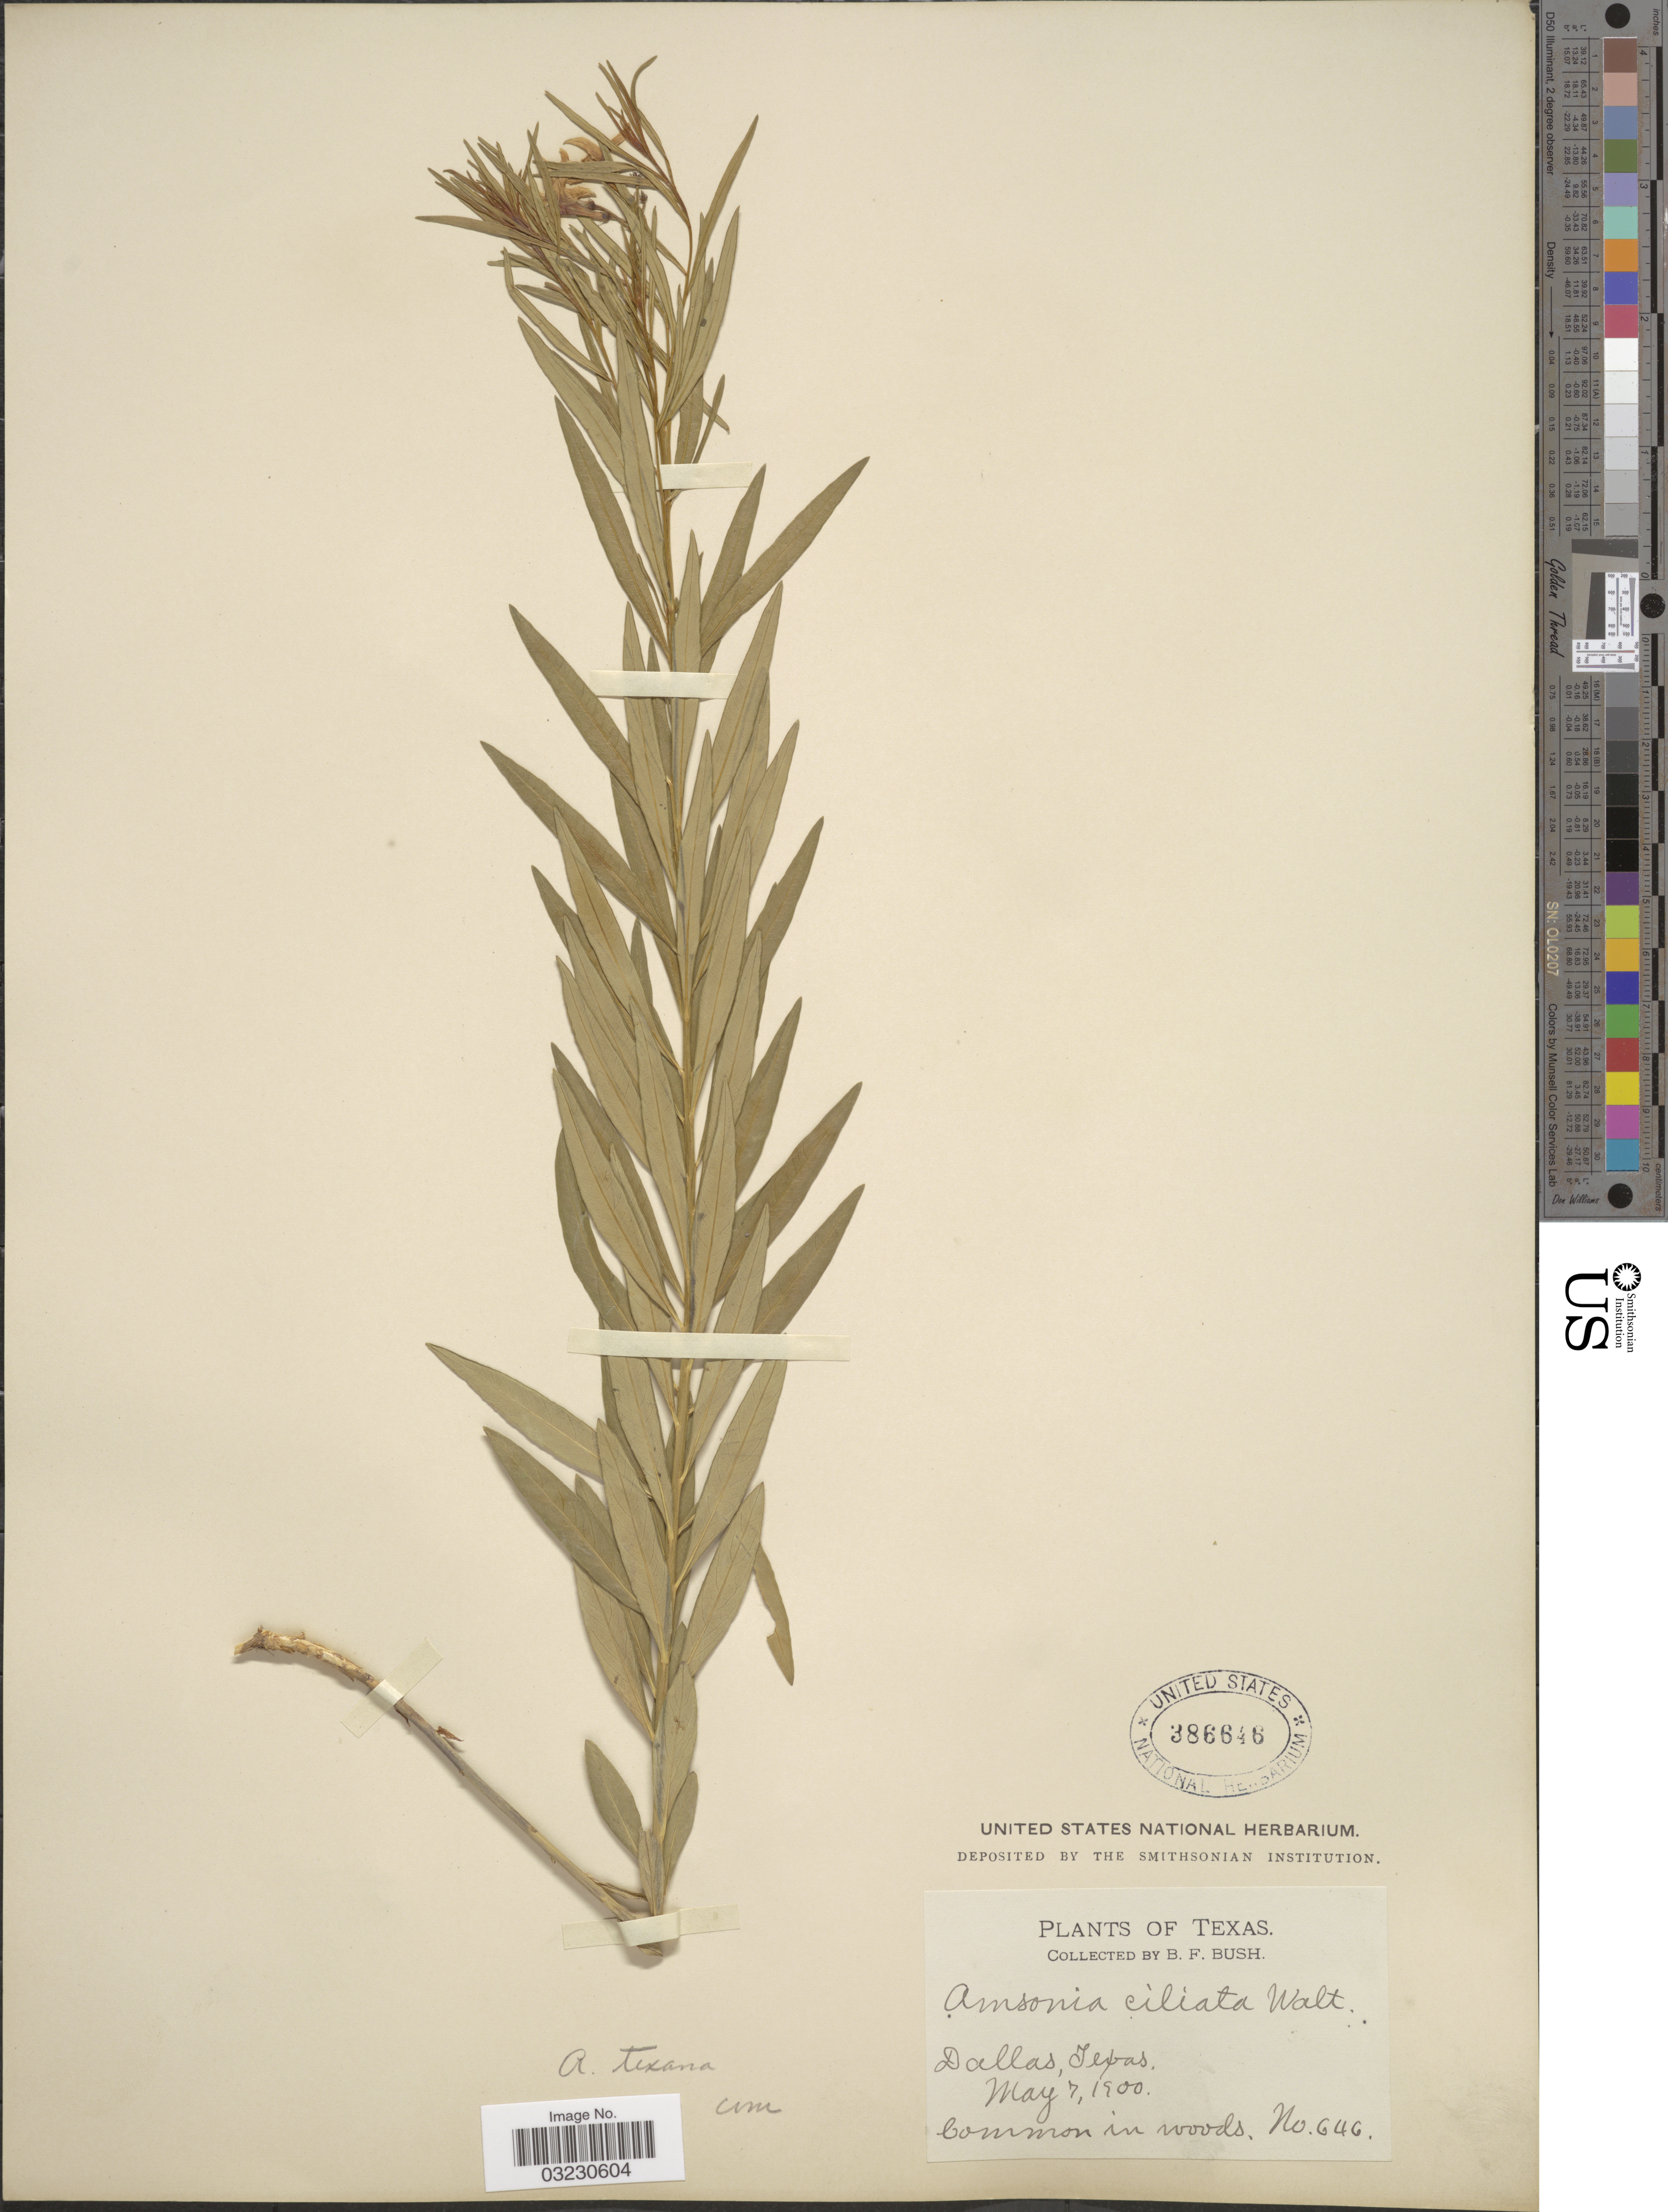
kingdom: Plantae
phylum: Tracheophyta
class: Magnoliopsida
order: Gentianales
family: Apocynaceae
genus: Amsonia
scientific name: Amsonia texana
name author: (A. Gray) A. Heller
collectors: B. F. Bush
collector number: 646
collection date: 1900-05-07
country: United States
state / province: Texas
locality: Dallas.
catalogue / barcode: US 386646